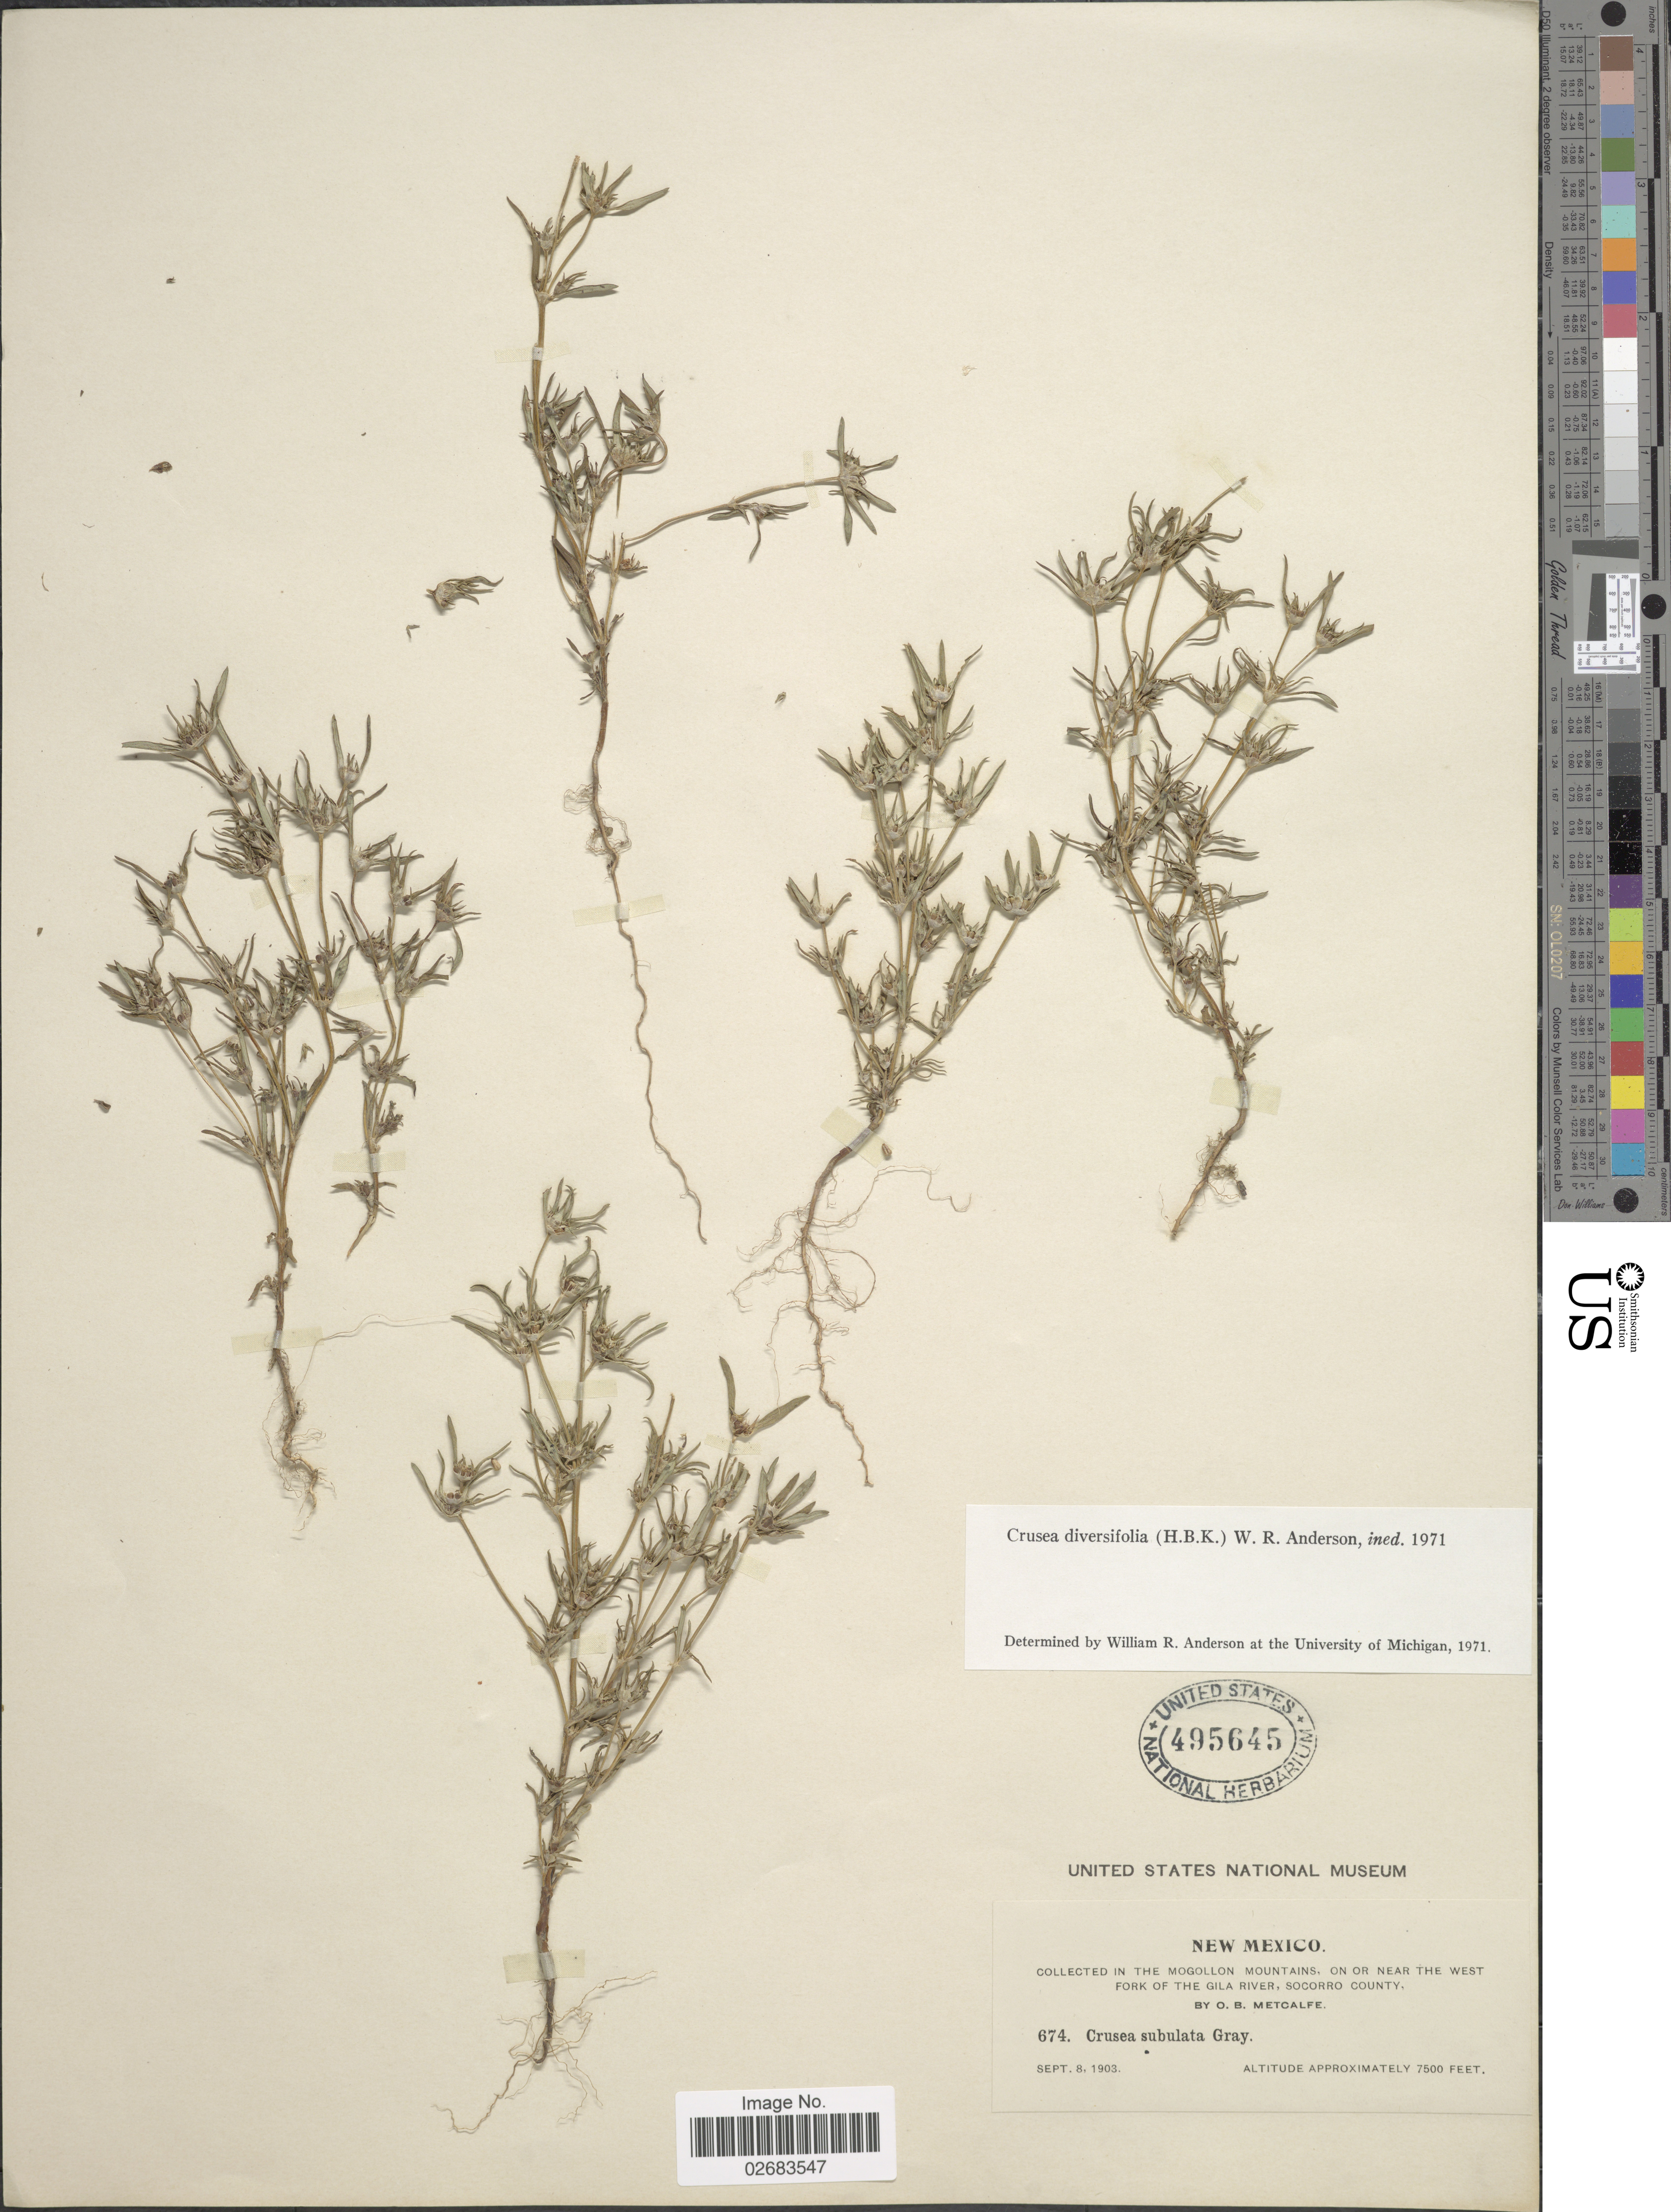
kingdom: Plantae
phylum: Tracheophyta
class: Magnoliopsida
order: Gentianales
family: Rubiaceae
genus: Crusea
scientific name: Crusea diversifolia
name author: (Kunth) W.R. Anderson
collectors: O. B. Metcalfe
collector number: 674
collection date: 1903-09-08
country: United States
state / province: New Mexico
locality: In the Mogollon Mountains, On or near the West Fork of the Gila River, Socorro County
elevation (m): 2286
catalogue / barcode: US 495645